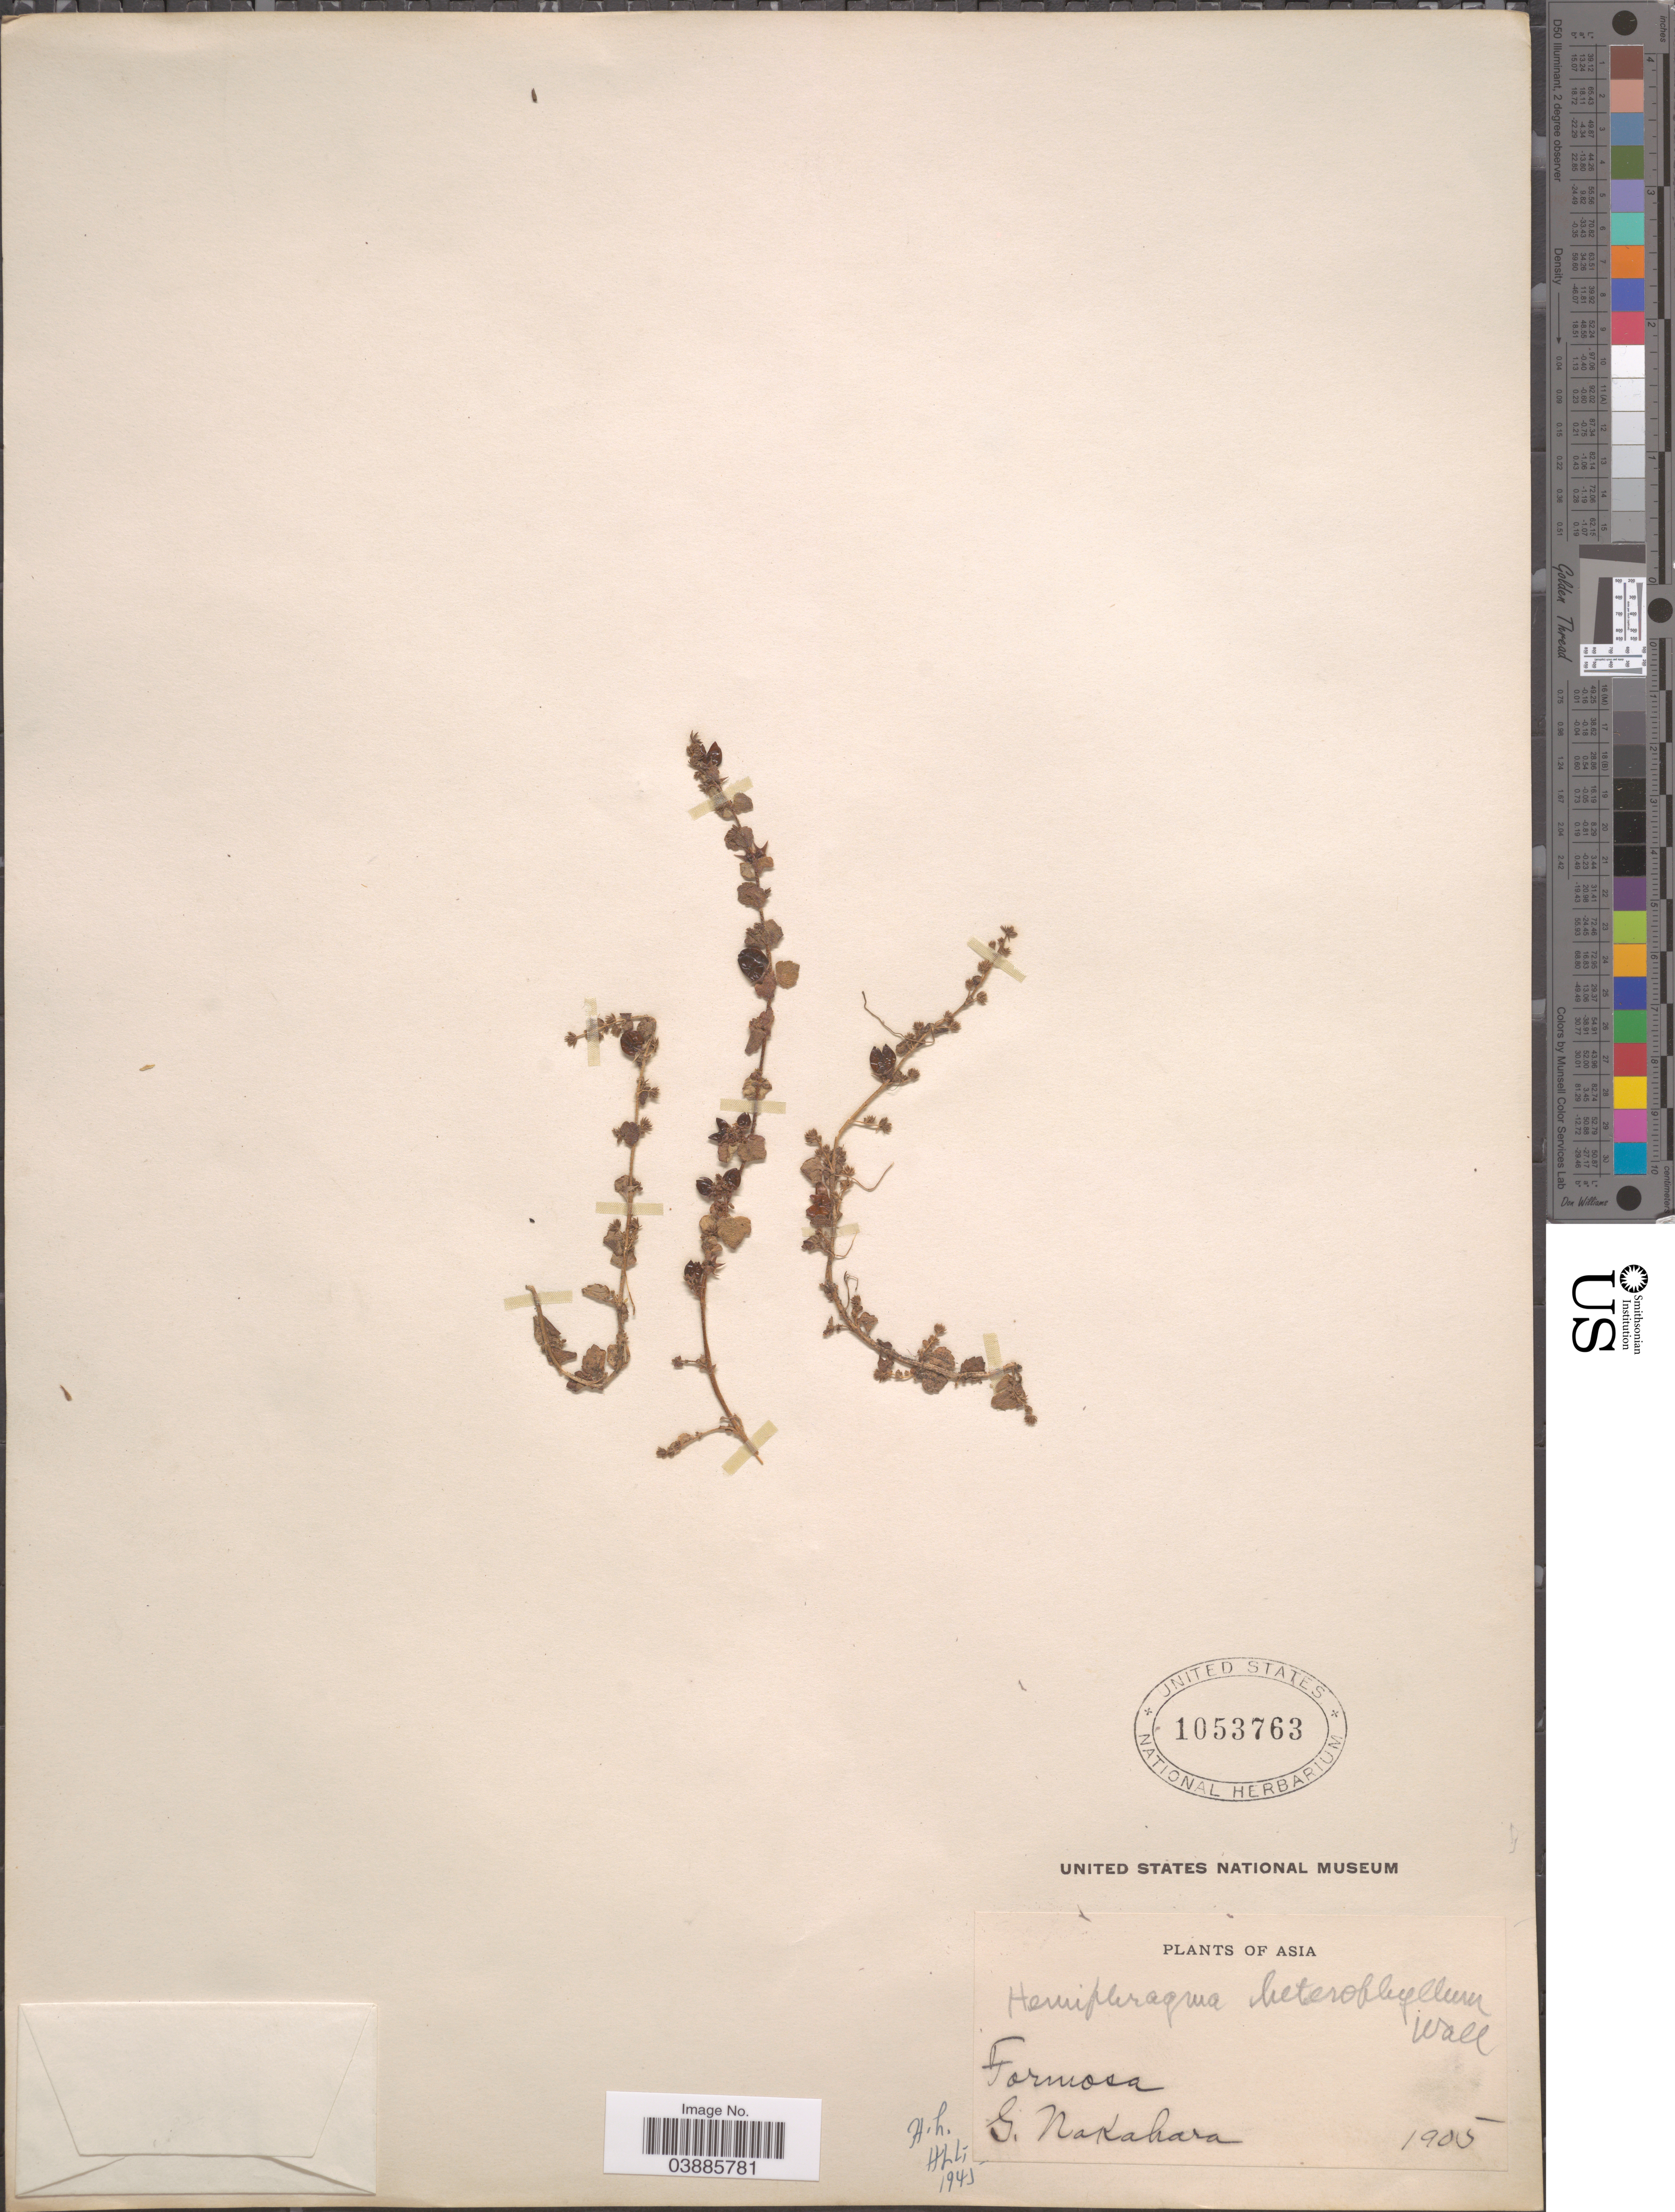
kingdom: Plantae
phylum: Tracheophyta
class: Magnoliopsida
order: Lamiales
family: Plantaginaceae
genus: Hemiphragma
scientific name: Hemiphragma heterophyllum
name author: Wall.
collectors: G. Nakahara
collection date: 1905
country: Taiwan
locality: Formosa.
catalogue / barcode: US 1053763